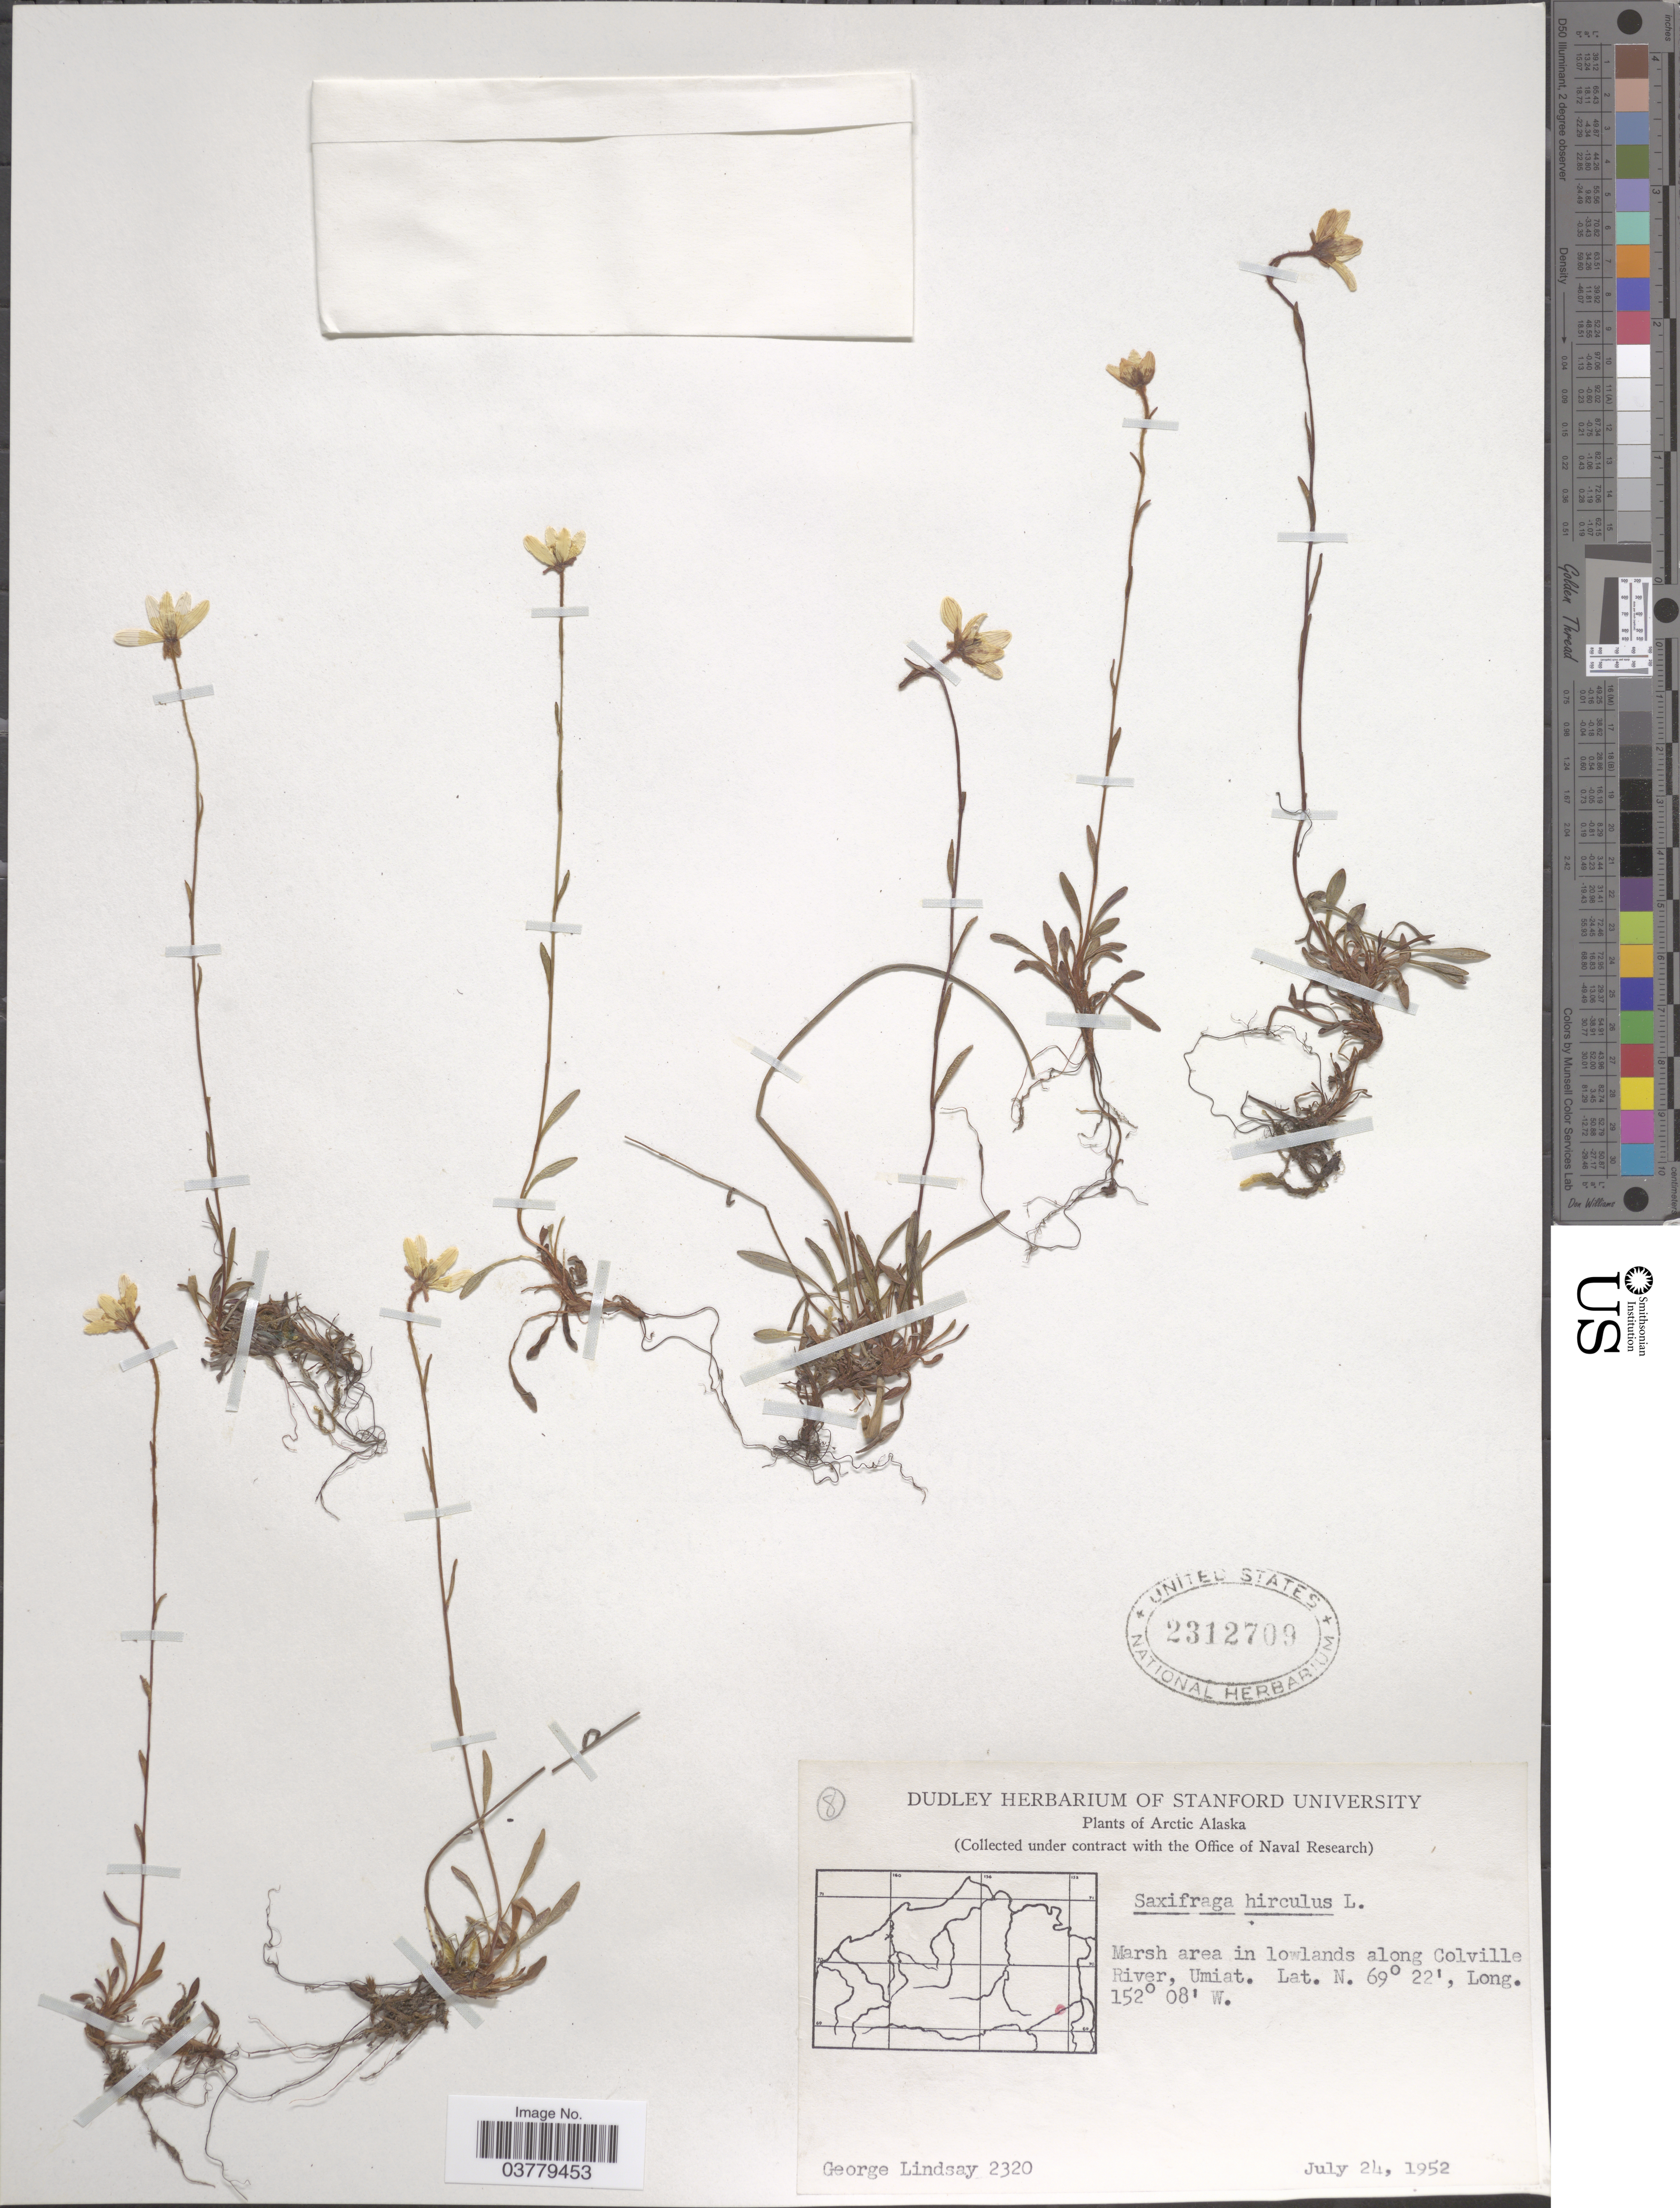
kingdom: Plantae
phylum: Tracheophyta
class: Magnoliopsida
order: Saxifragales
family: Saxifragaceae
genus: Saxifraga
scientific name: Saxifraga hirculus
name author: L.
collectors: G. Lindsay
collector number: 2320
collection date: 1952-07-24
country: United States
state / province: Alaska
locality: Arctic Alaska. Marsh area in lowlands along Colville River, Umiat.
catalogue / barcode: US 2312709